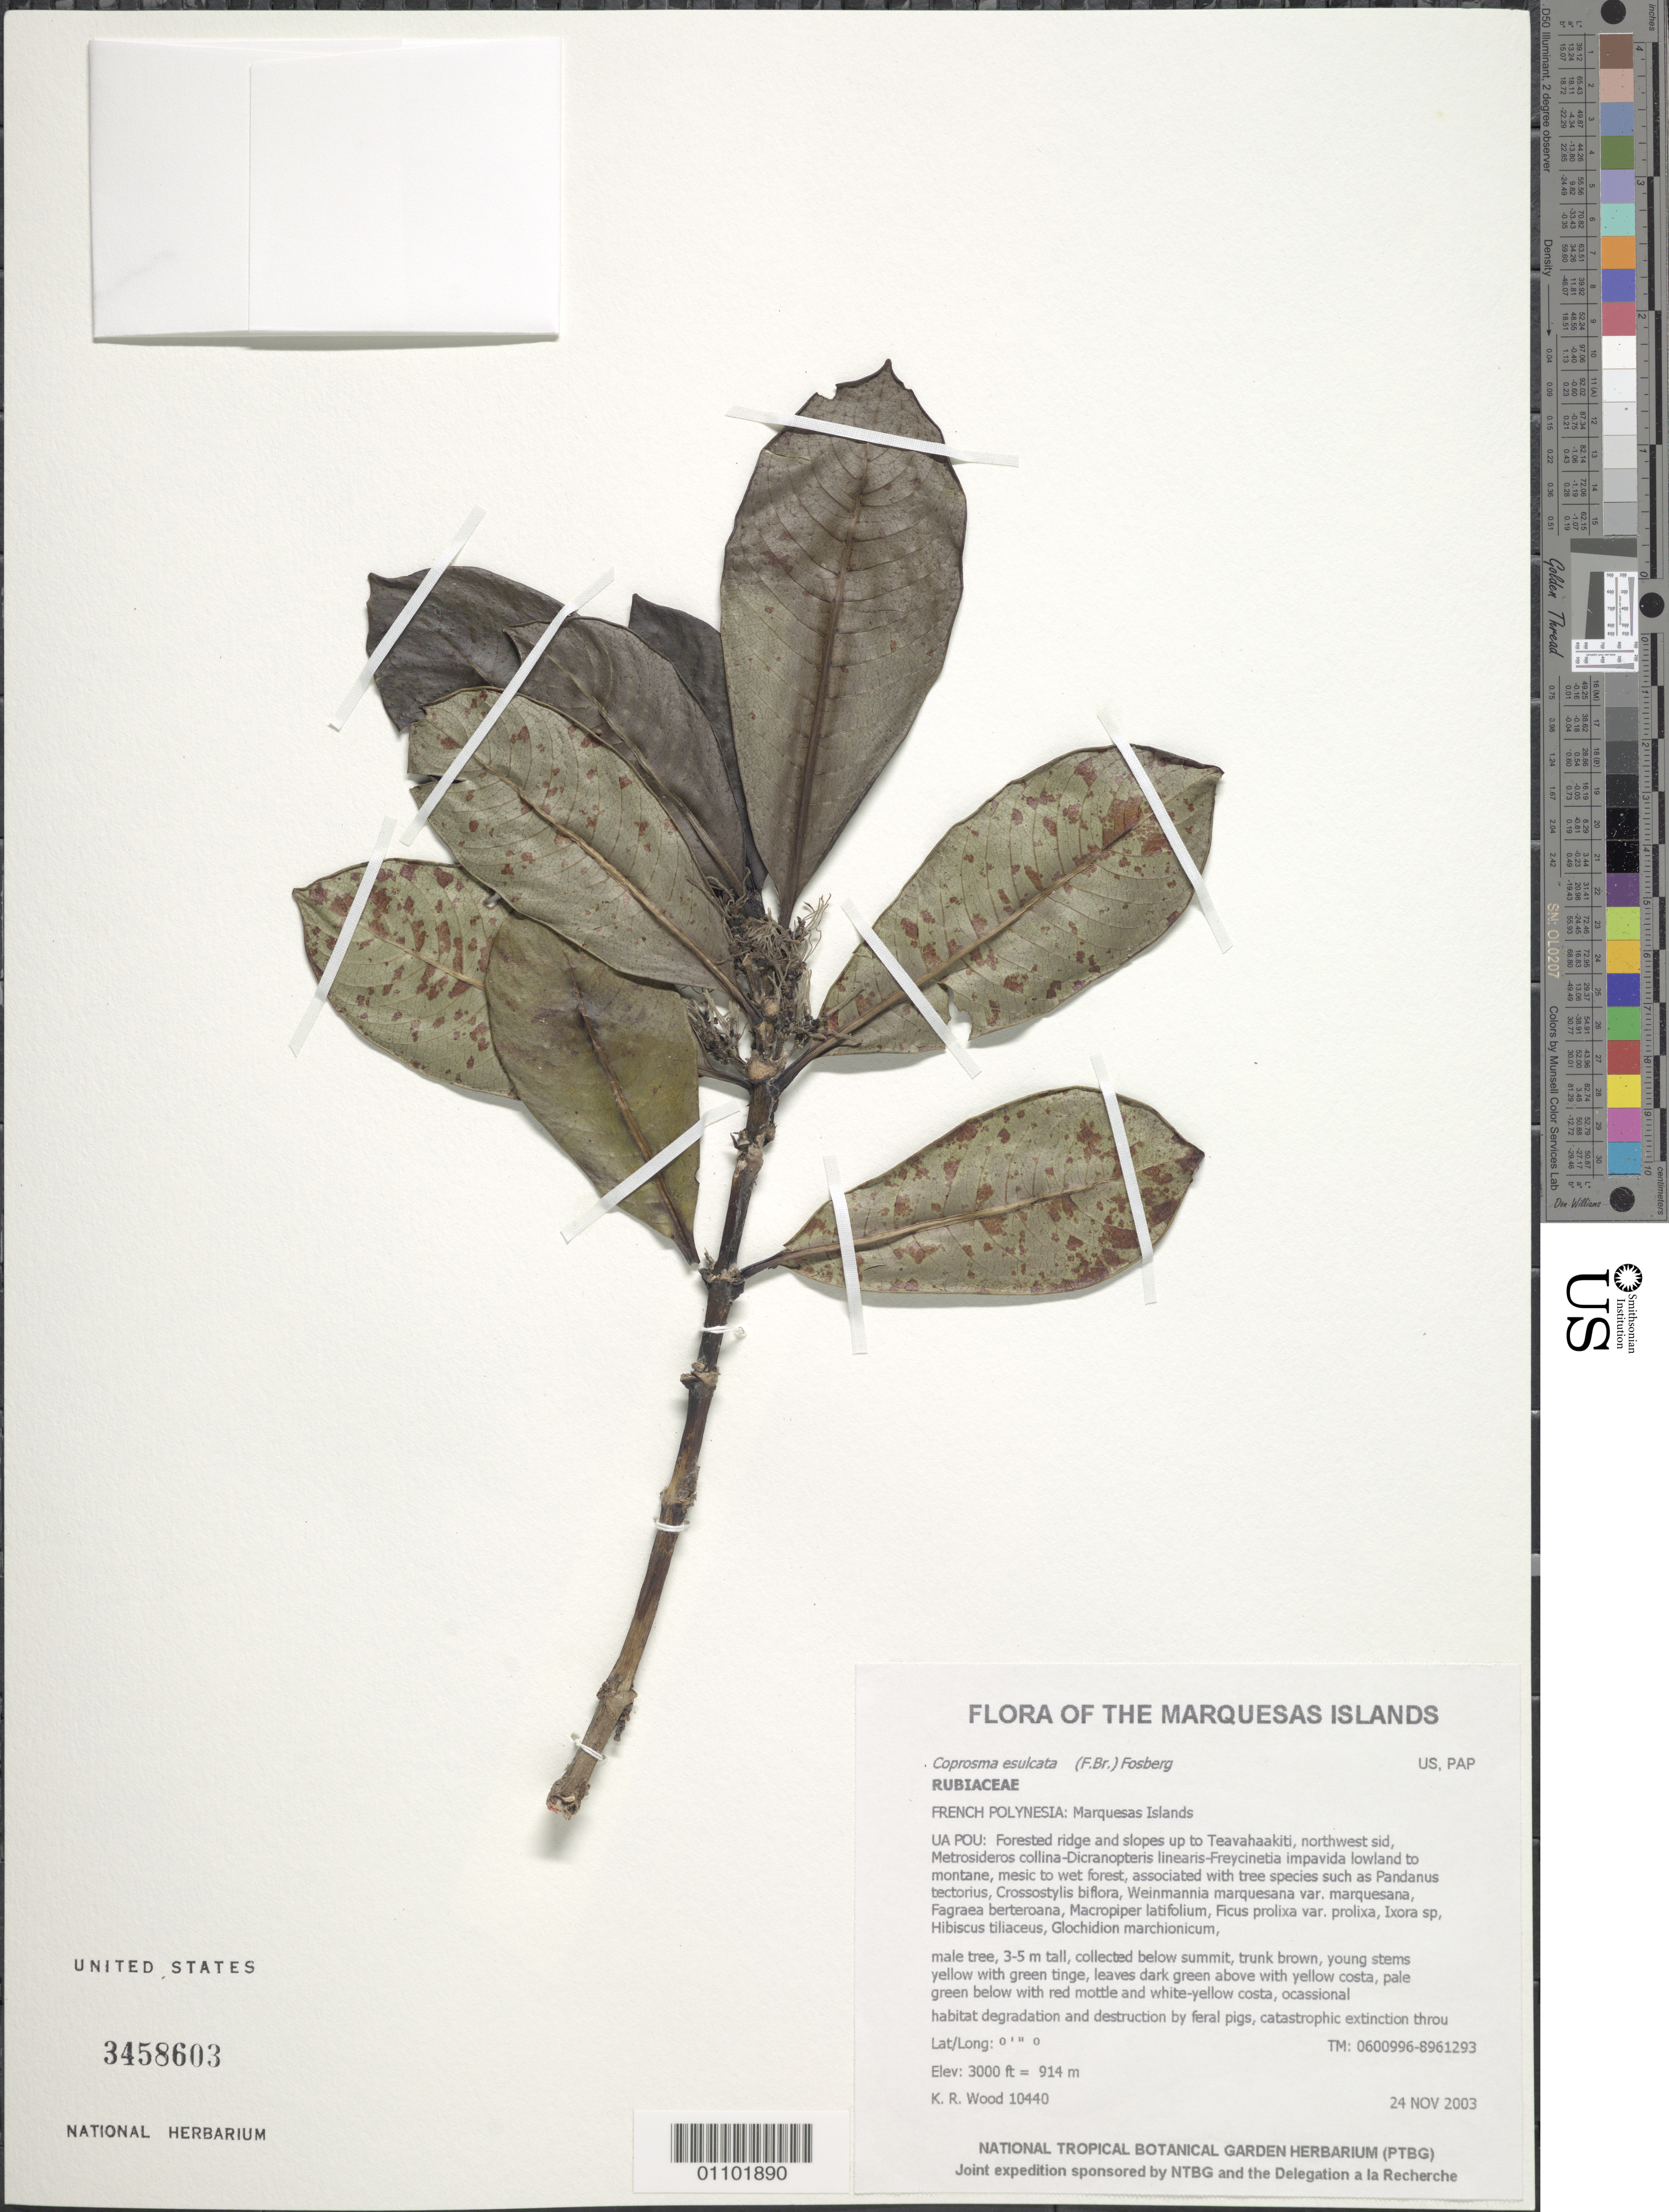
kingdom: Plantae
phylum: Tracheophyta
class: Magnoliopsida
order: Gentianales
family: Rubiaceae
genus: Coprosma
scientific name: Coprosma esulcata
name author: (F. Br.) Fosberg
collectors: K. R. Wood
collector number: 10440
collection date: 2003-11-24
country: French Polynesia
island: Ua Pou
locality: Forested ridge and slopes up to Teavahaakiti, northwest sid, Metrosideros collina-Dicranopteris linearis-Freycinetia impavida lowland to montane, mesic to wet forest, associated with tree species such as Pandanus tectorius, Crossostylis biflora, Weinmanni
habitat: upper slope, W aspect, steep slope, scattered, wet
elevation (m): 914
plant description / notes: Habitat degradation and destruction by feral pigs, catastrophic extinction through environmental events, predation by rats [Rattus exulans] that eat seeds, competition with non-native plant taxa such as Ageratum conyzoides, Emilia sonchifolia var. javanic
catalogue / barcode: US 3458603